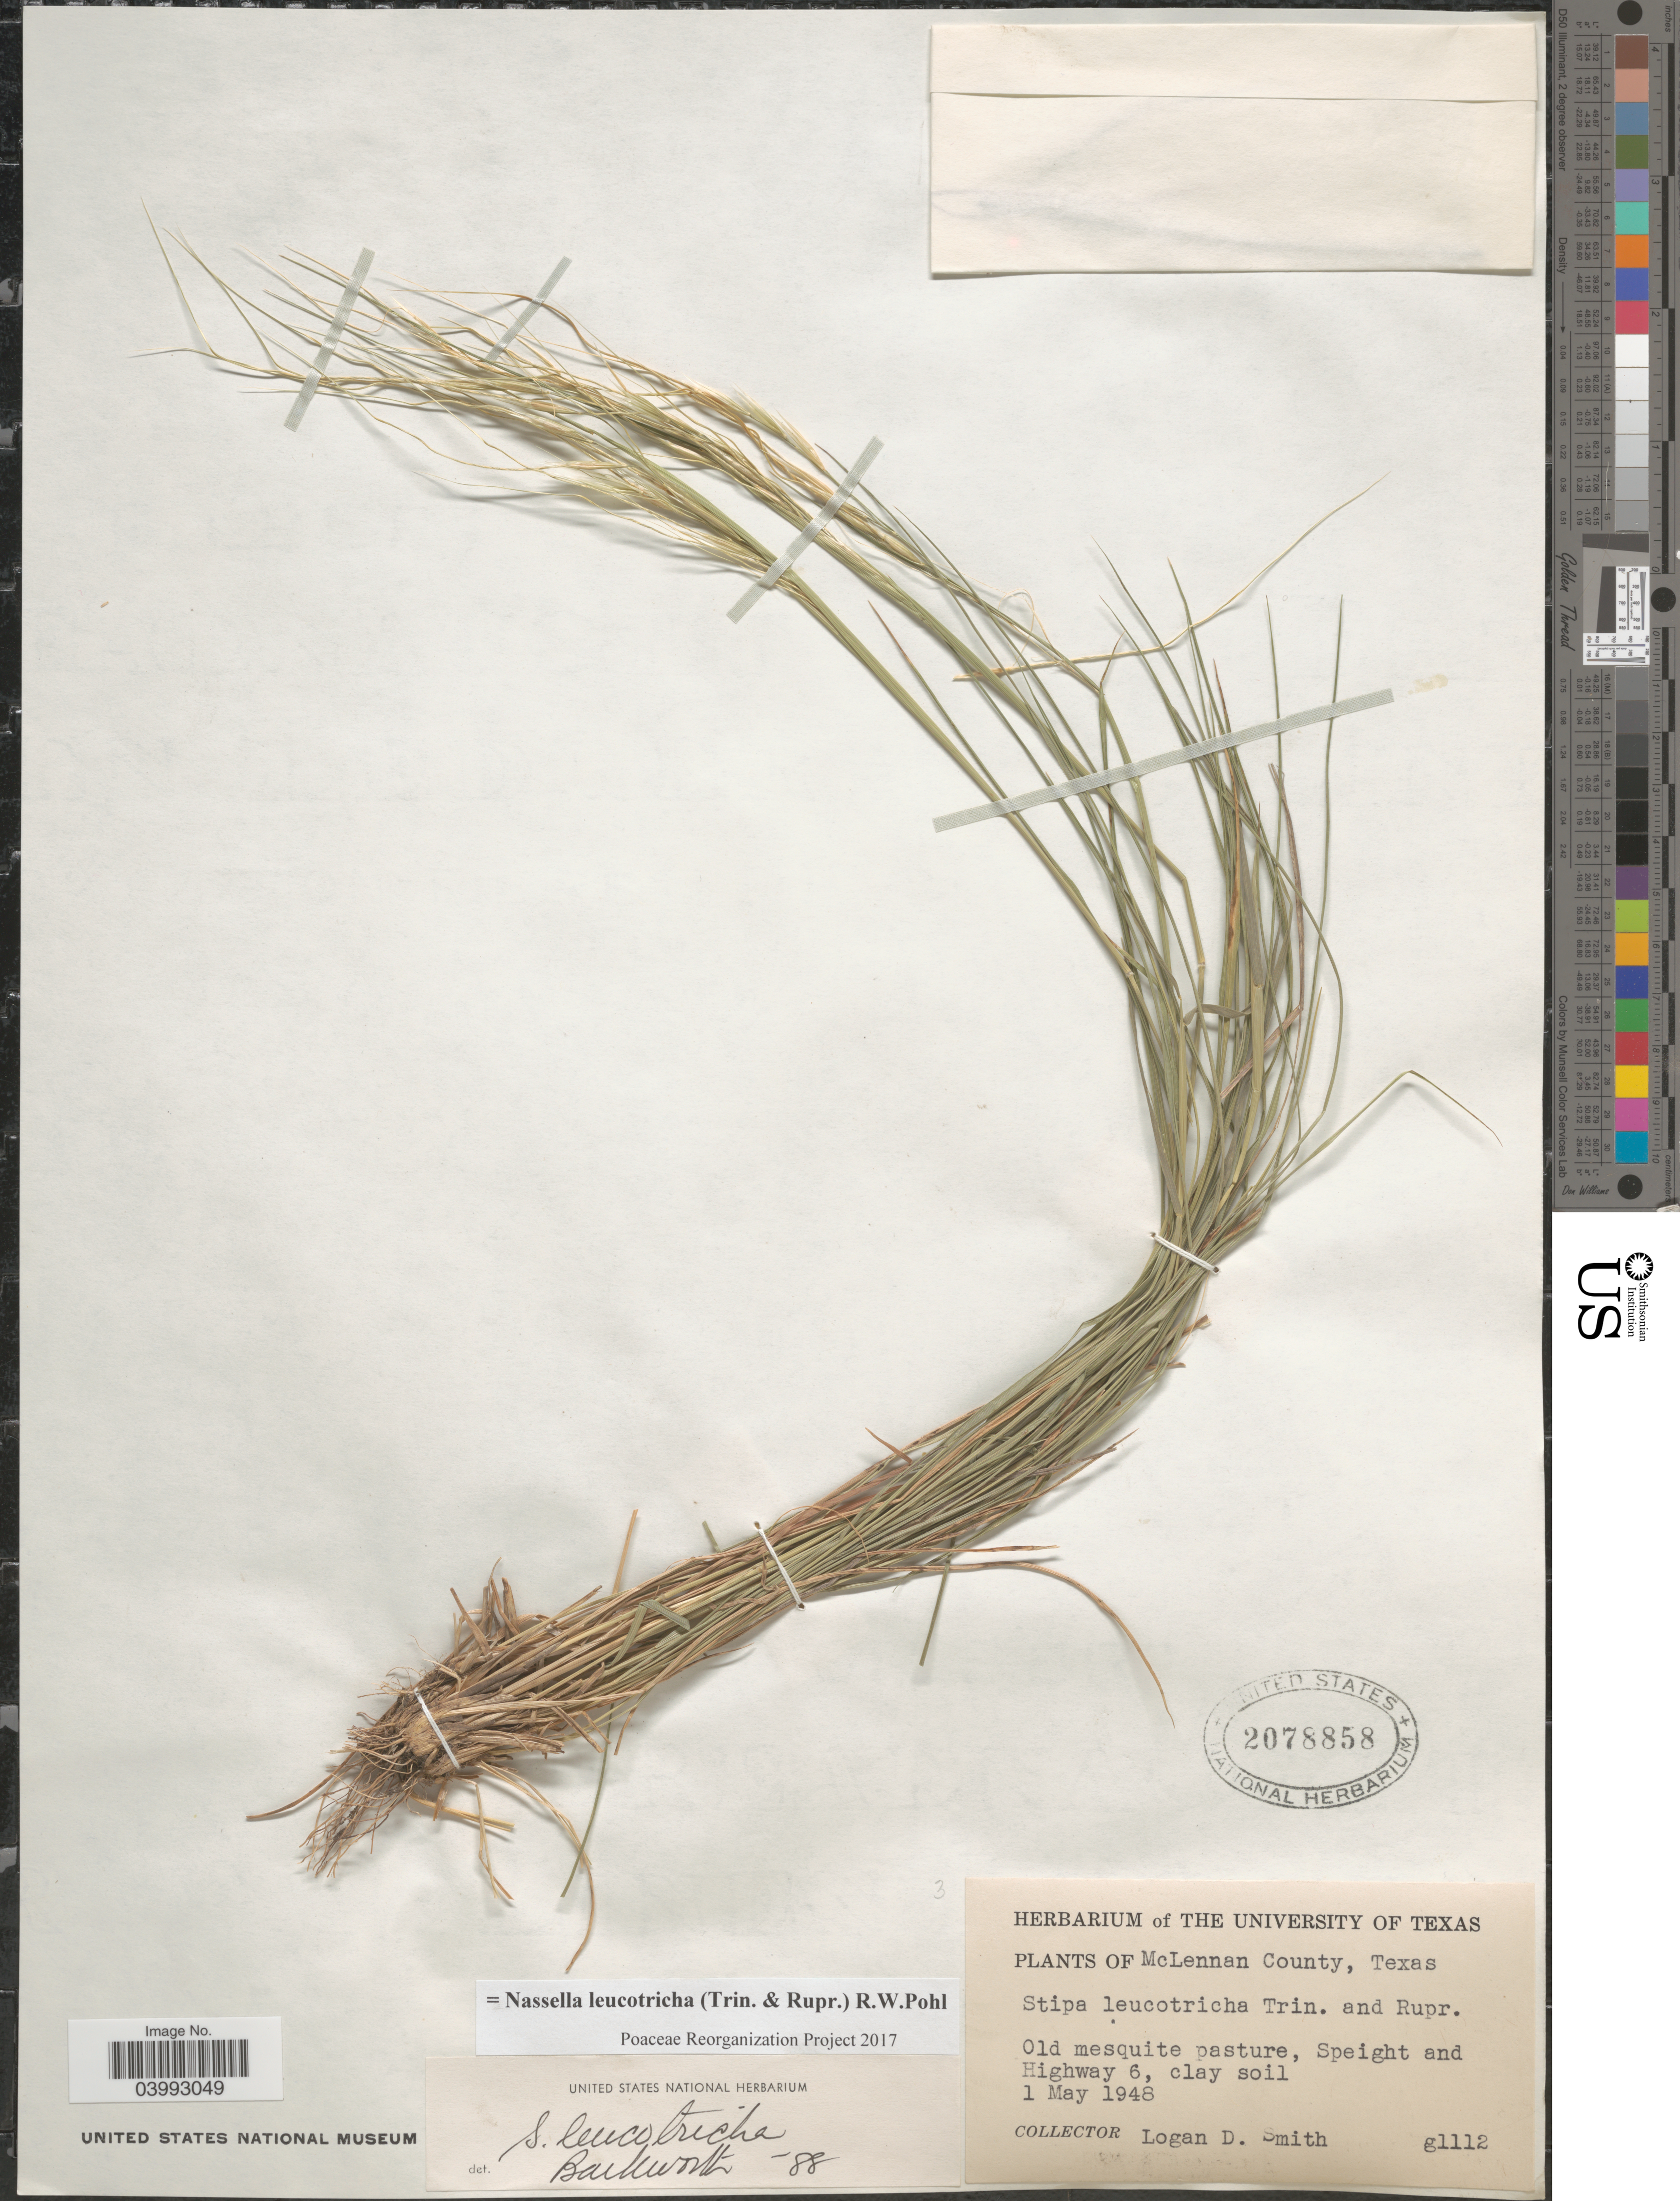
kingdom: Plantae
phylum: Tracheophyta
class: Liliopsida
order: Poales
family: Poaceae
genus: Nassella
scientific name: Nassella leucotricha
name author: (Trin. & Rupr.) R.W. Pohl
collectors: L. Smith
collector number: g1112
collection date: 1948-05-01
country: United States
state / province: Texas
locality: McLennan County. Old mesquite pasture, Speight and Highway 6.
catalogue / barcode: US 2078858